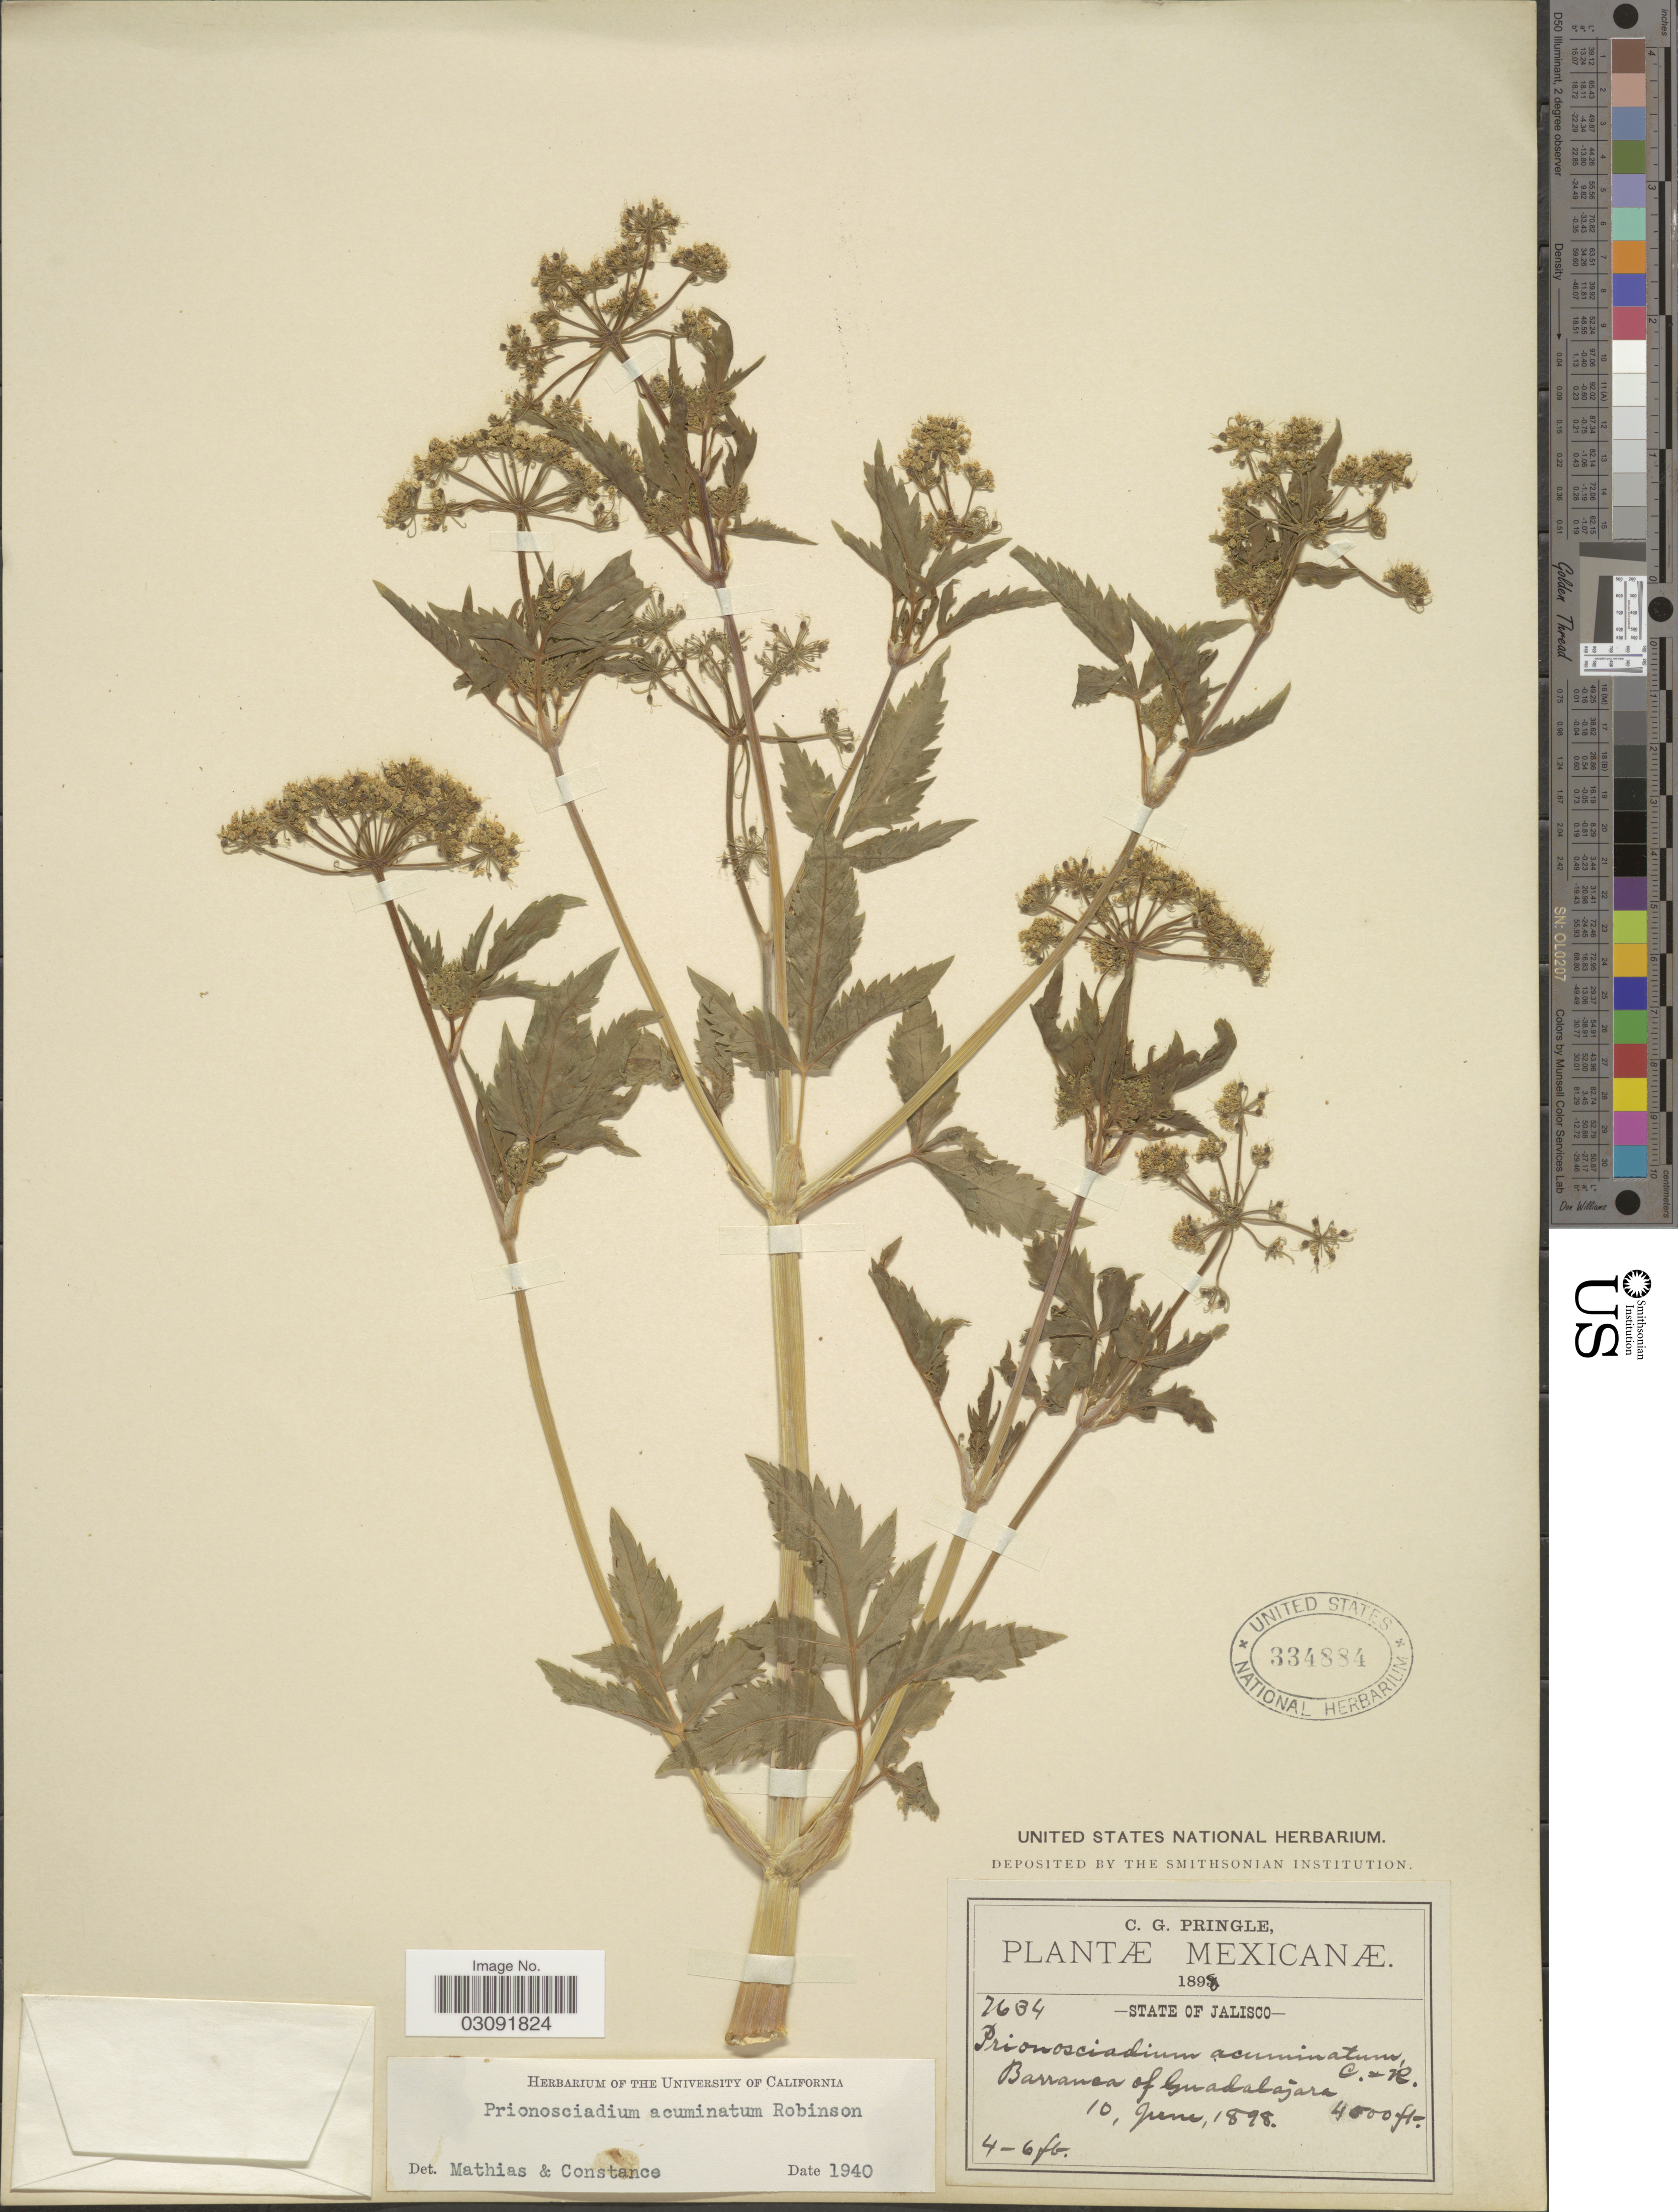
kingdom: Plantae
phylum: Tracheophyta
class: Magnoliopsida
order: Apiales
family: Apiaceae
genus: Prionosciadium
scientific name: Prionosciadium acuminatum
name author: B.L. Rob. ex J.M. Coult. & Rose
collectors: C. G. Pringle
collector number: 2634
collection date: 1898-06-10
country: Mexico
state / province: Jalisco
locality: Barranca of Guadalajara.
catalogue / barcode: US 334884